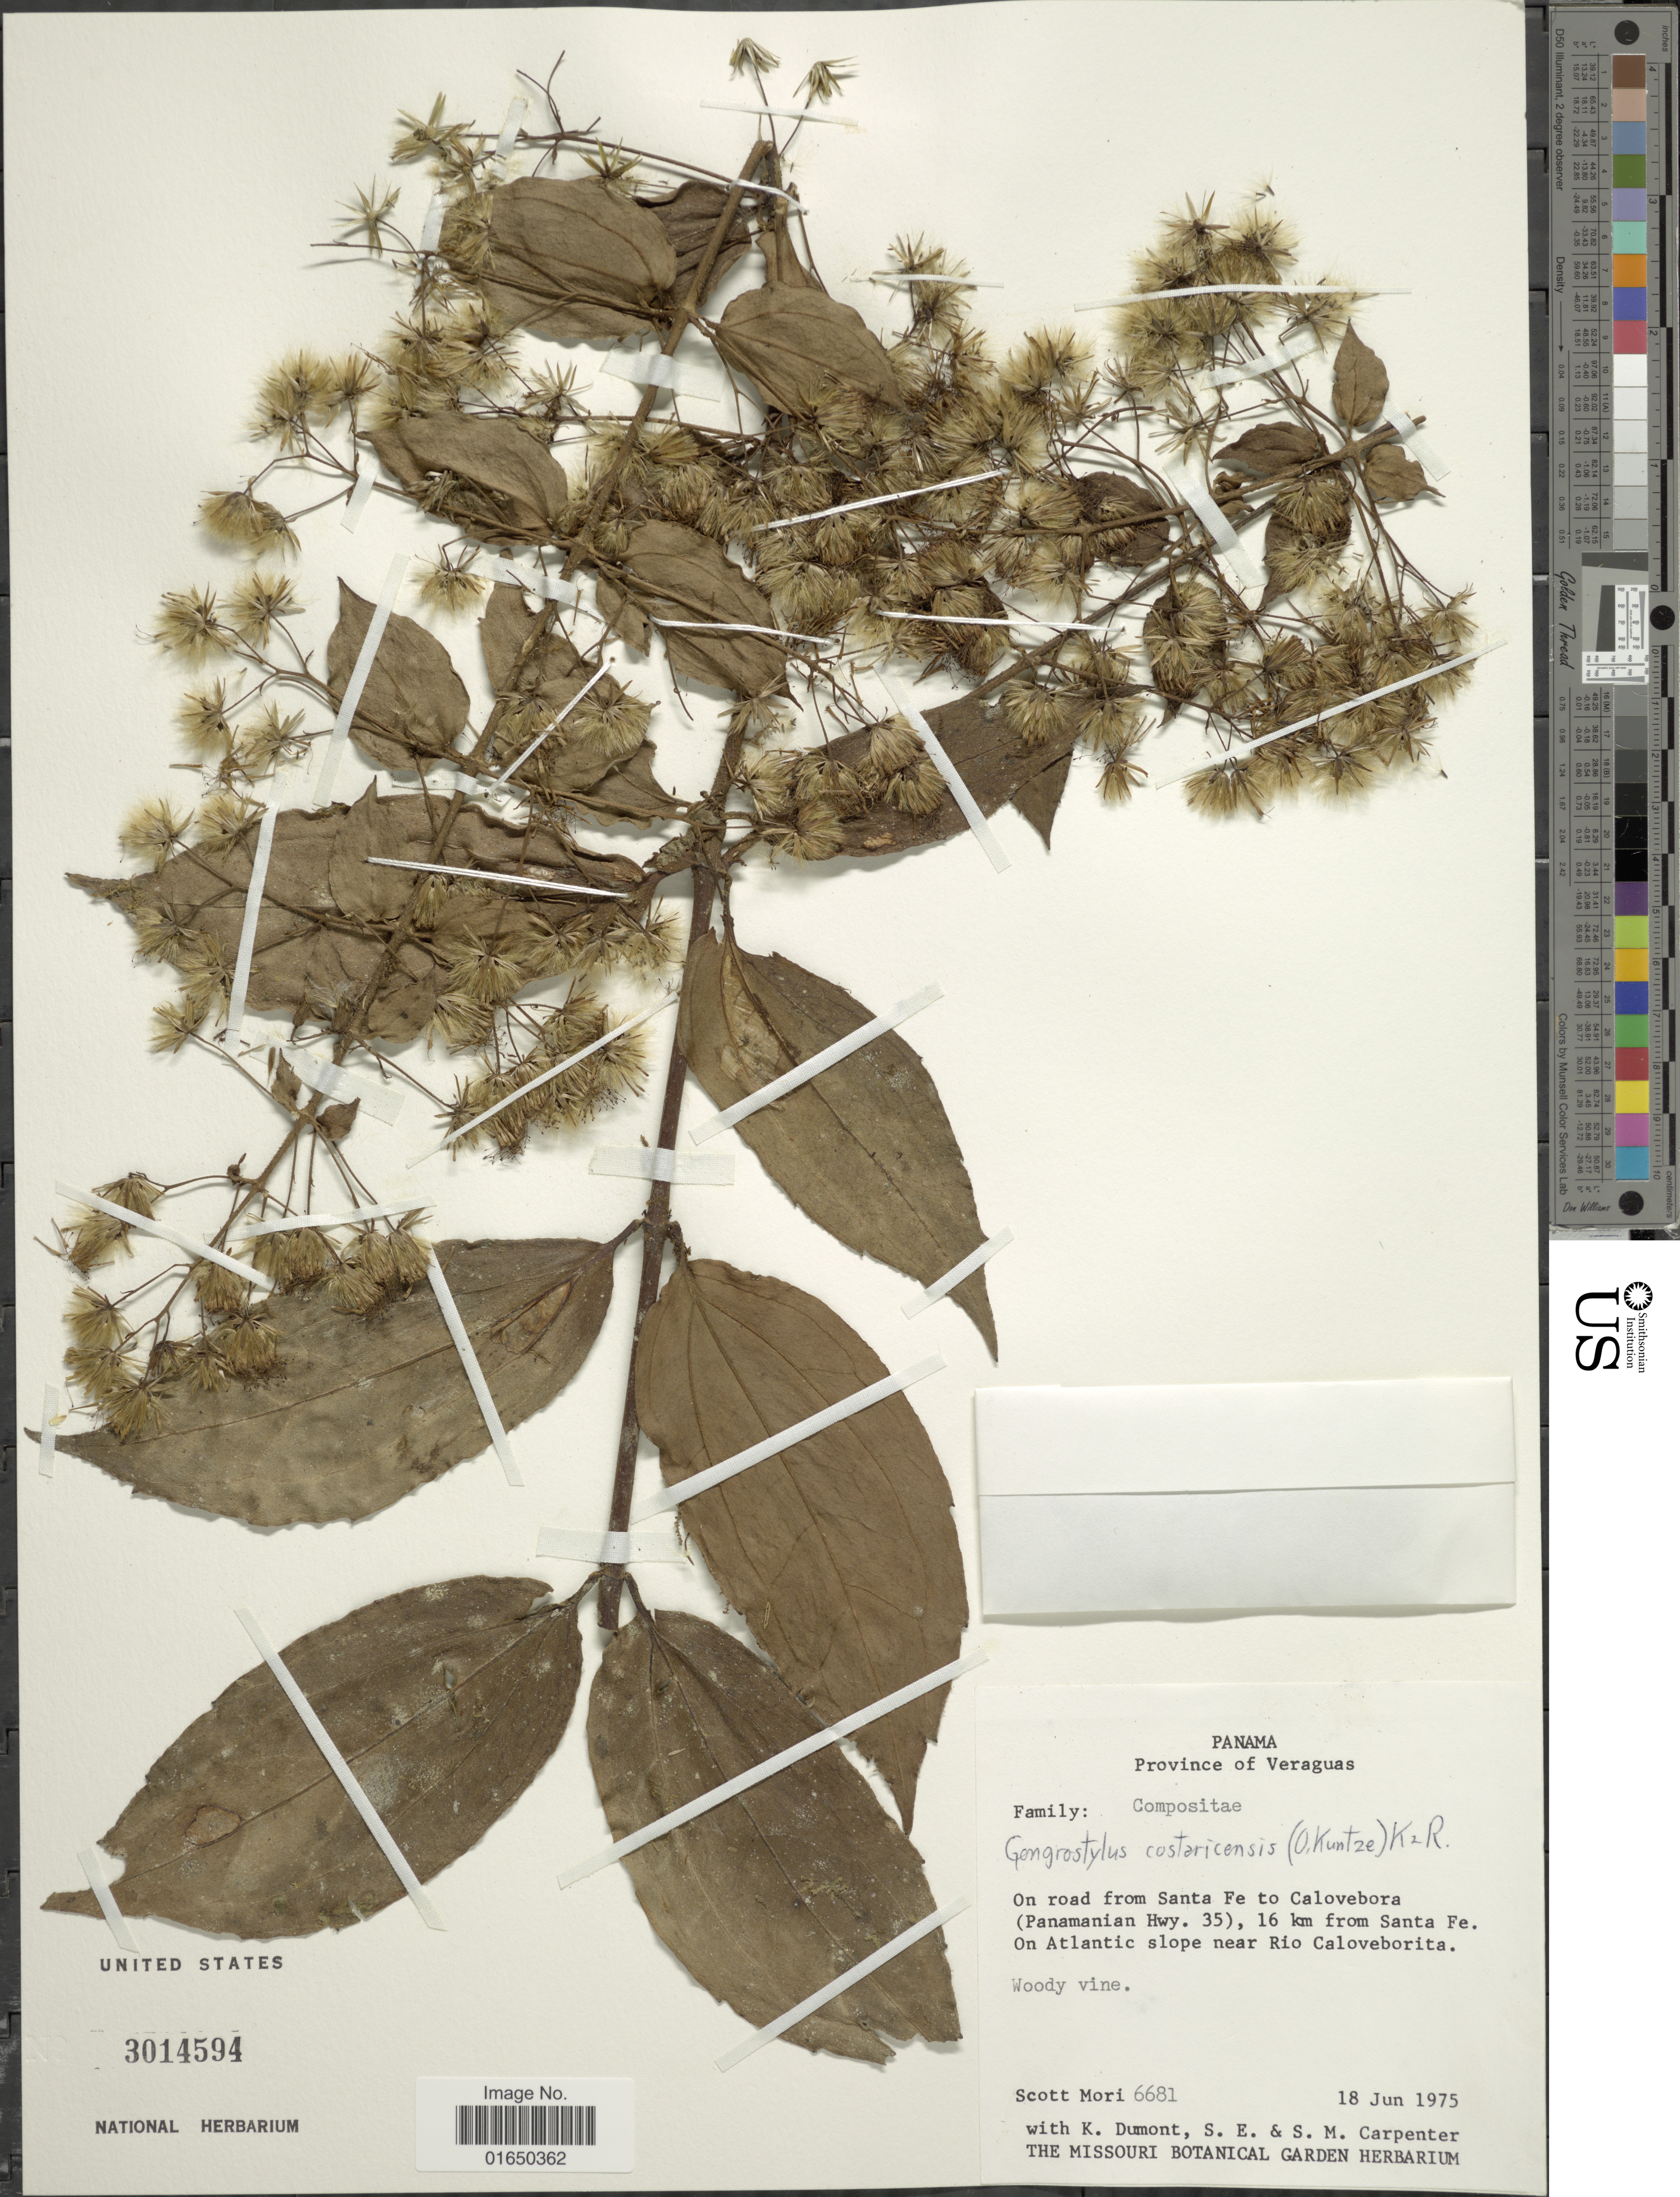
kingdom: Plantae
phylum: Tracheophyta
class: Magnoliopsida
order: Asterales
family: Asteraceae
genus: Gongrostylus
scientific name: Gongrostylus costaricensis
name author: (Kuntze) R.M. King & H. Rob.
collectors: S. Mori, K. P. Dumont, S. Carpenter & S. Carpenter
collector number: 6681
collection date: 1975-06-18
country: Panama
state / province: Veraguas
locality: On road from Santa Fe to Calovebora (Panamanian Hwy. 35), 16 km from Santa Fe. On Atlantic slope near Rio Caloveborita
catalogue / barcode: US 3014594